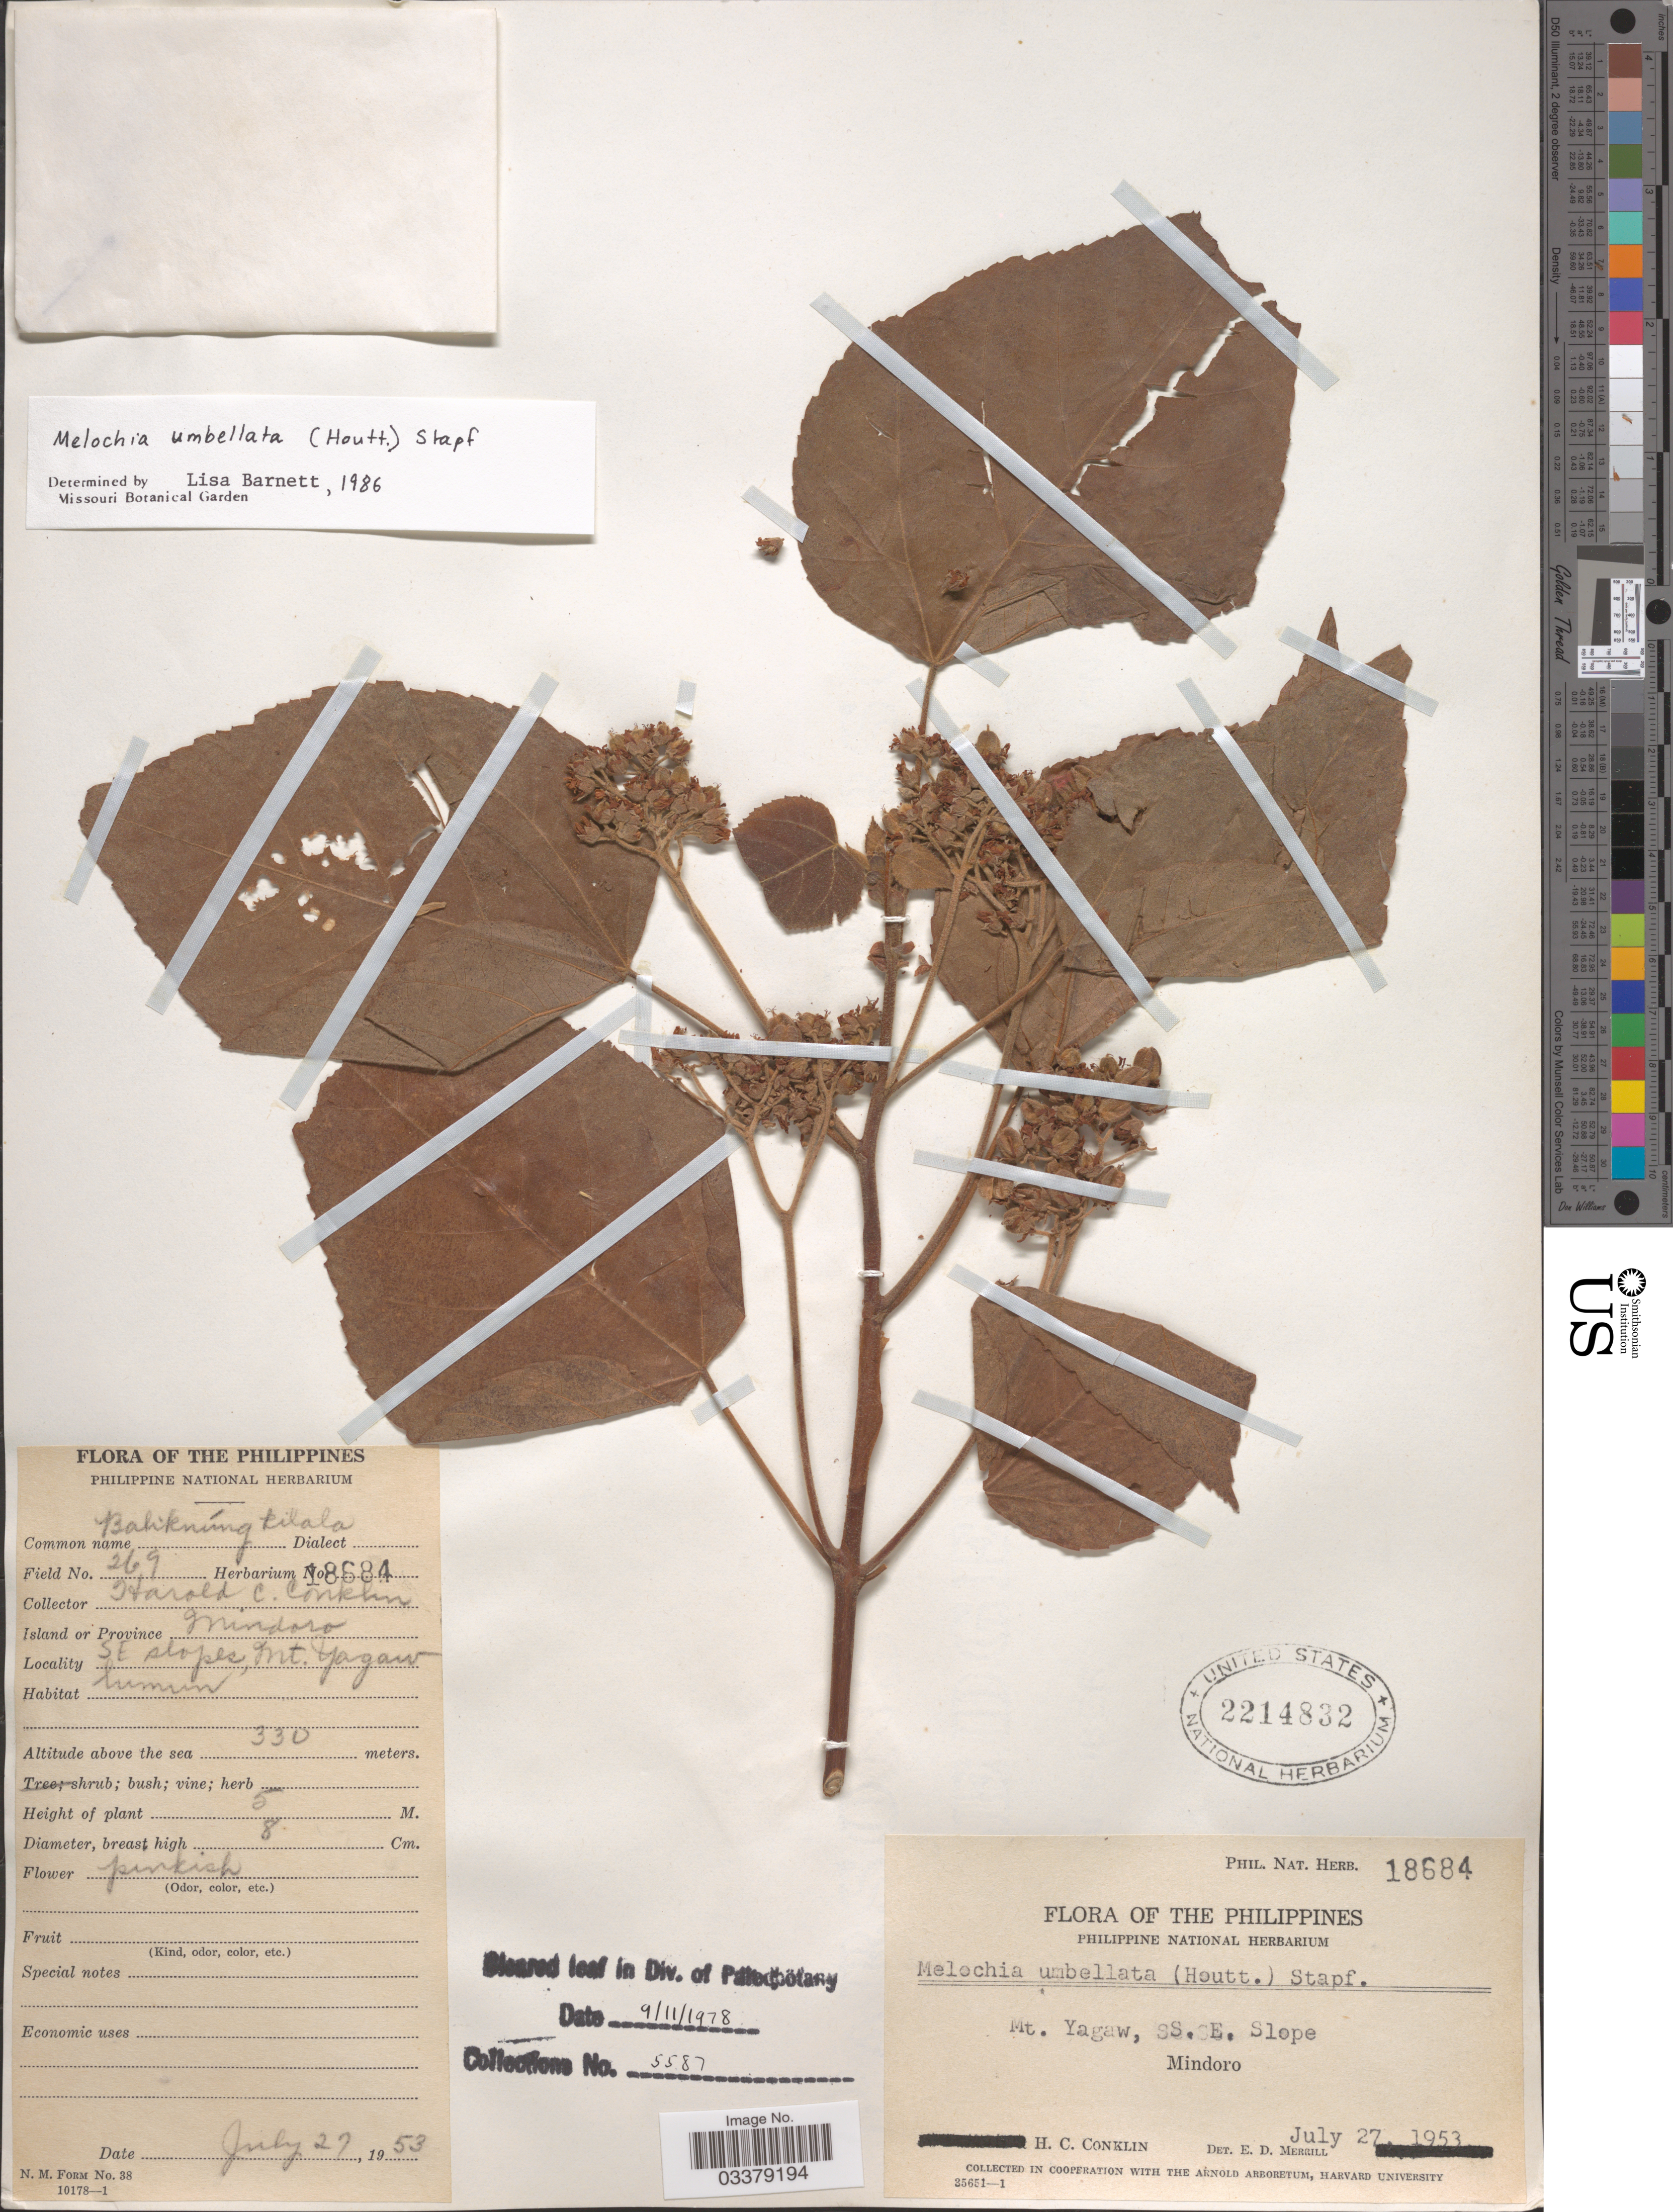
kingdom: Plantae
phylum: Tracheophyta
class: Magnoliopsida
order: Malvales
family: Malvaceae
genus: Melochia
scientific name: Melochia umbellata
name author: Stapf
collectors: H. Conklin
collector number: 269/Phil. Nat. Herb. 18684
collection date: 1953-07-27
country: Philippines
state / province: Mimaropa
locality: Island or Province Mindoro. SE slope, Mt. Yagaw.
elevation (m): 330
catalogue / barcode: US 2214832